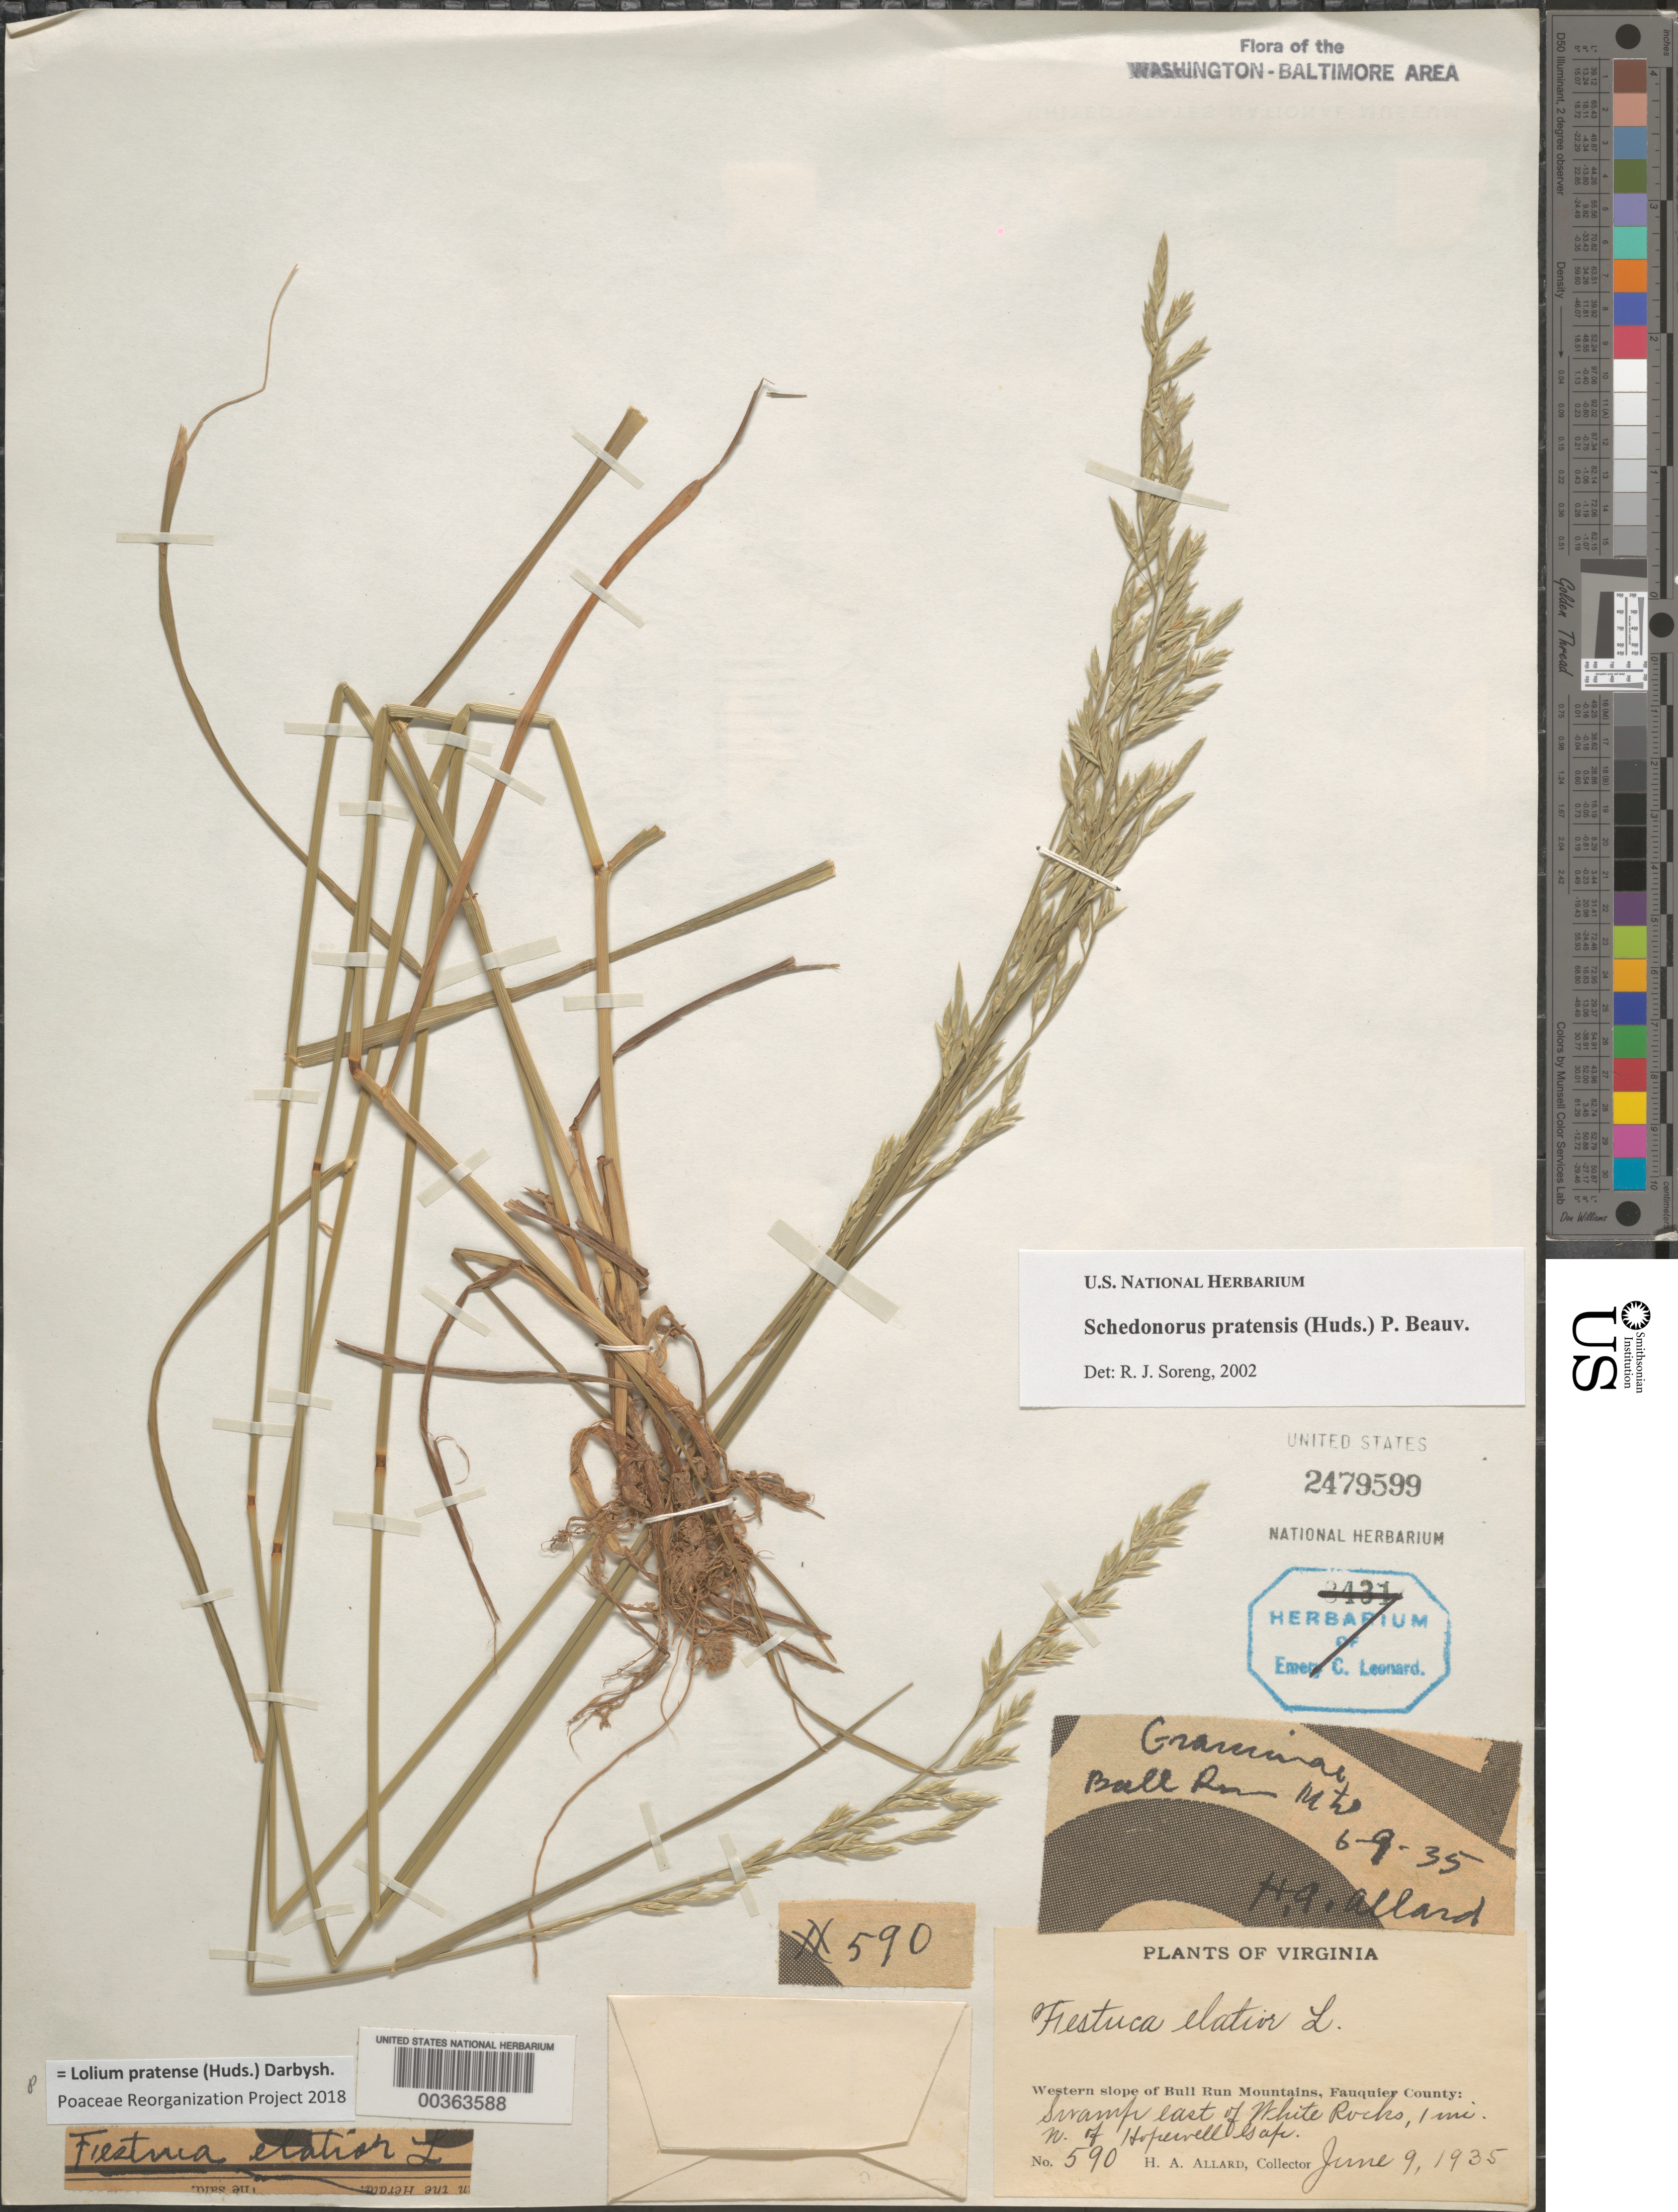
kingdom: Plantae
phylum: Tracheophyta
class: Liliopsida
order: Poales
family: Poaceae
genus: Lolium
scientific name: Lolium pratense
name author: (Huds.) Darbysh.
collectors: H. A. Allard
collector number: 590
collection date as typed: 09 Jun 1935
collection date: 1935-06-09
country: United States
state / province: Virginia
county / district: Fauquier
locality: E of White Rocks, N of Hopewell Gap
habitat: Swamp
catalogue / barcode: US 2479599